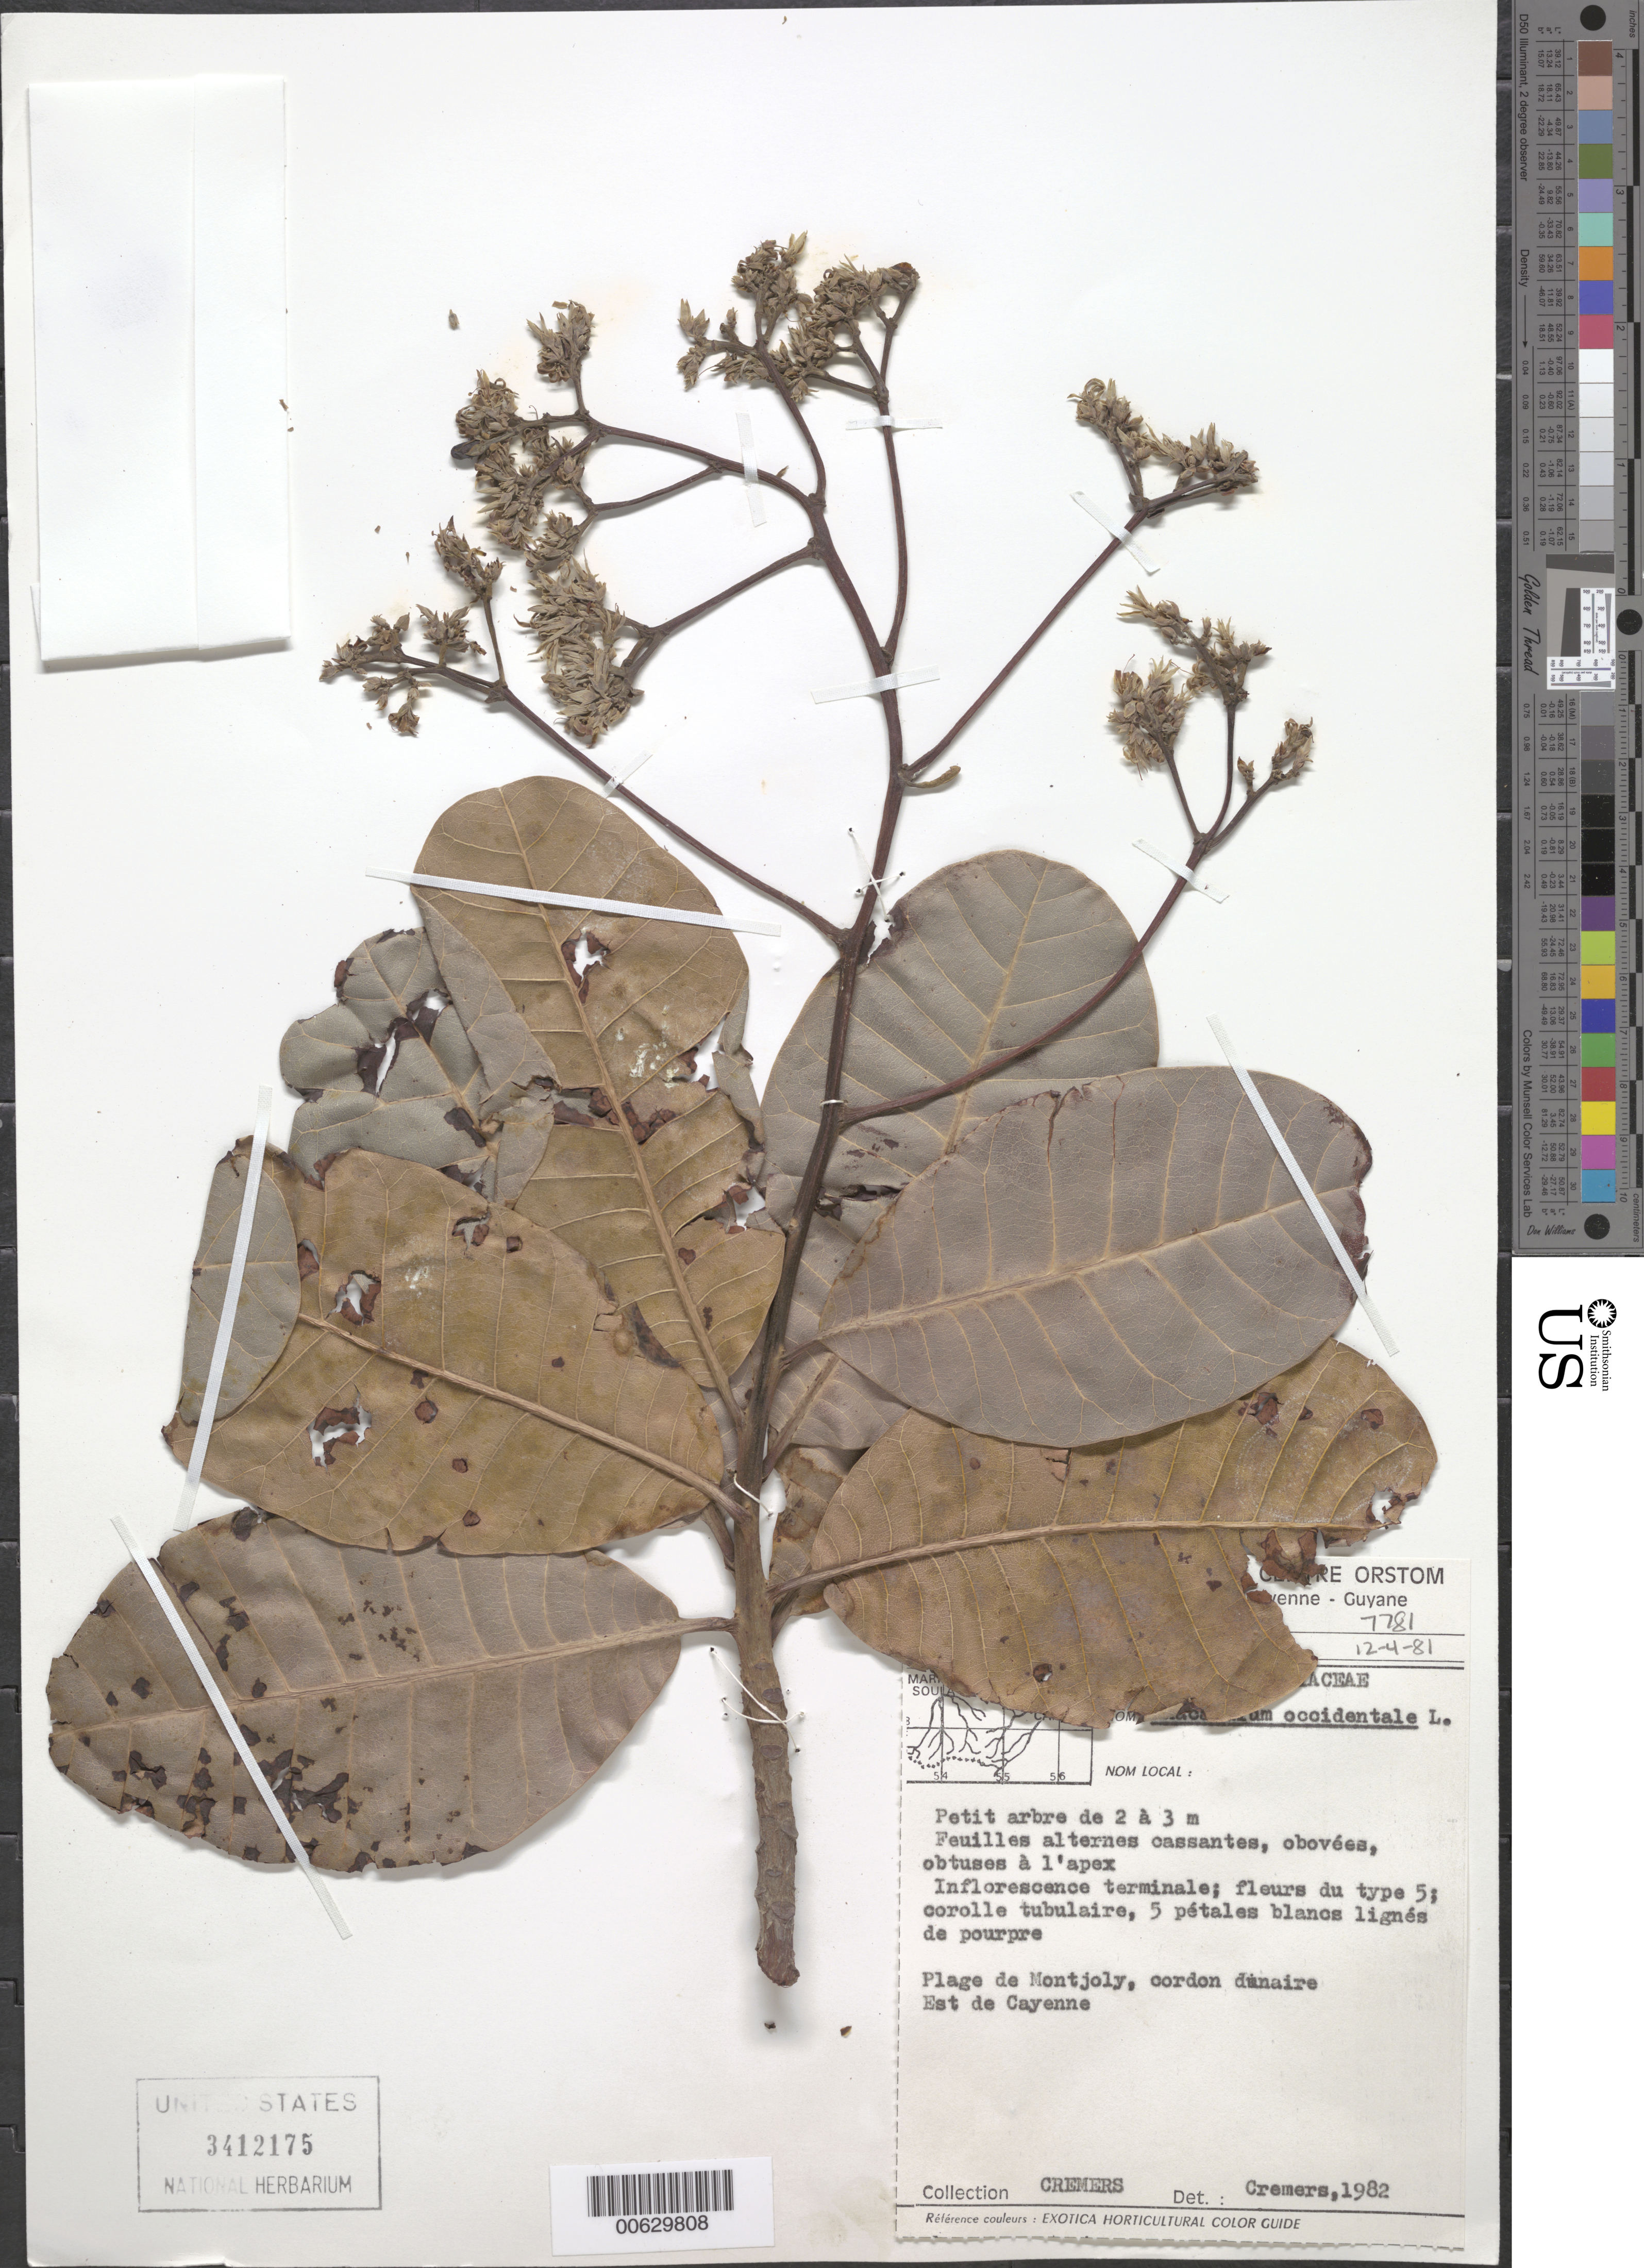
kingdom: Plantae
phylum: Tracheophyta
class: Magnoliopsida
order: Sapindales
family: Anacardiaceae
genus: Anacardium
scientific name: Anacardium occidentale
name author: L.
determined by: Cremers, Georges A.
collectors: G. Cremers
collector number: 7781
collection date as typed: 12-Apr-81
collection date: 1981-04-12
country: French Guiana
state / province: Cayenne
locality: Cayenne, est de, plage de Montjoly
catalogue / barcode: US 3412175